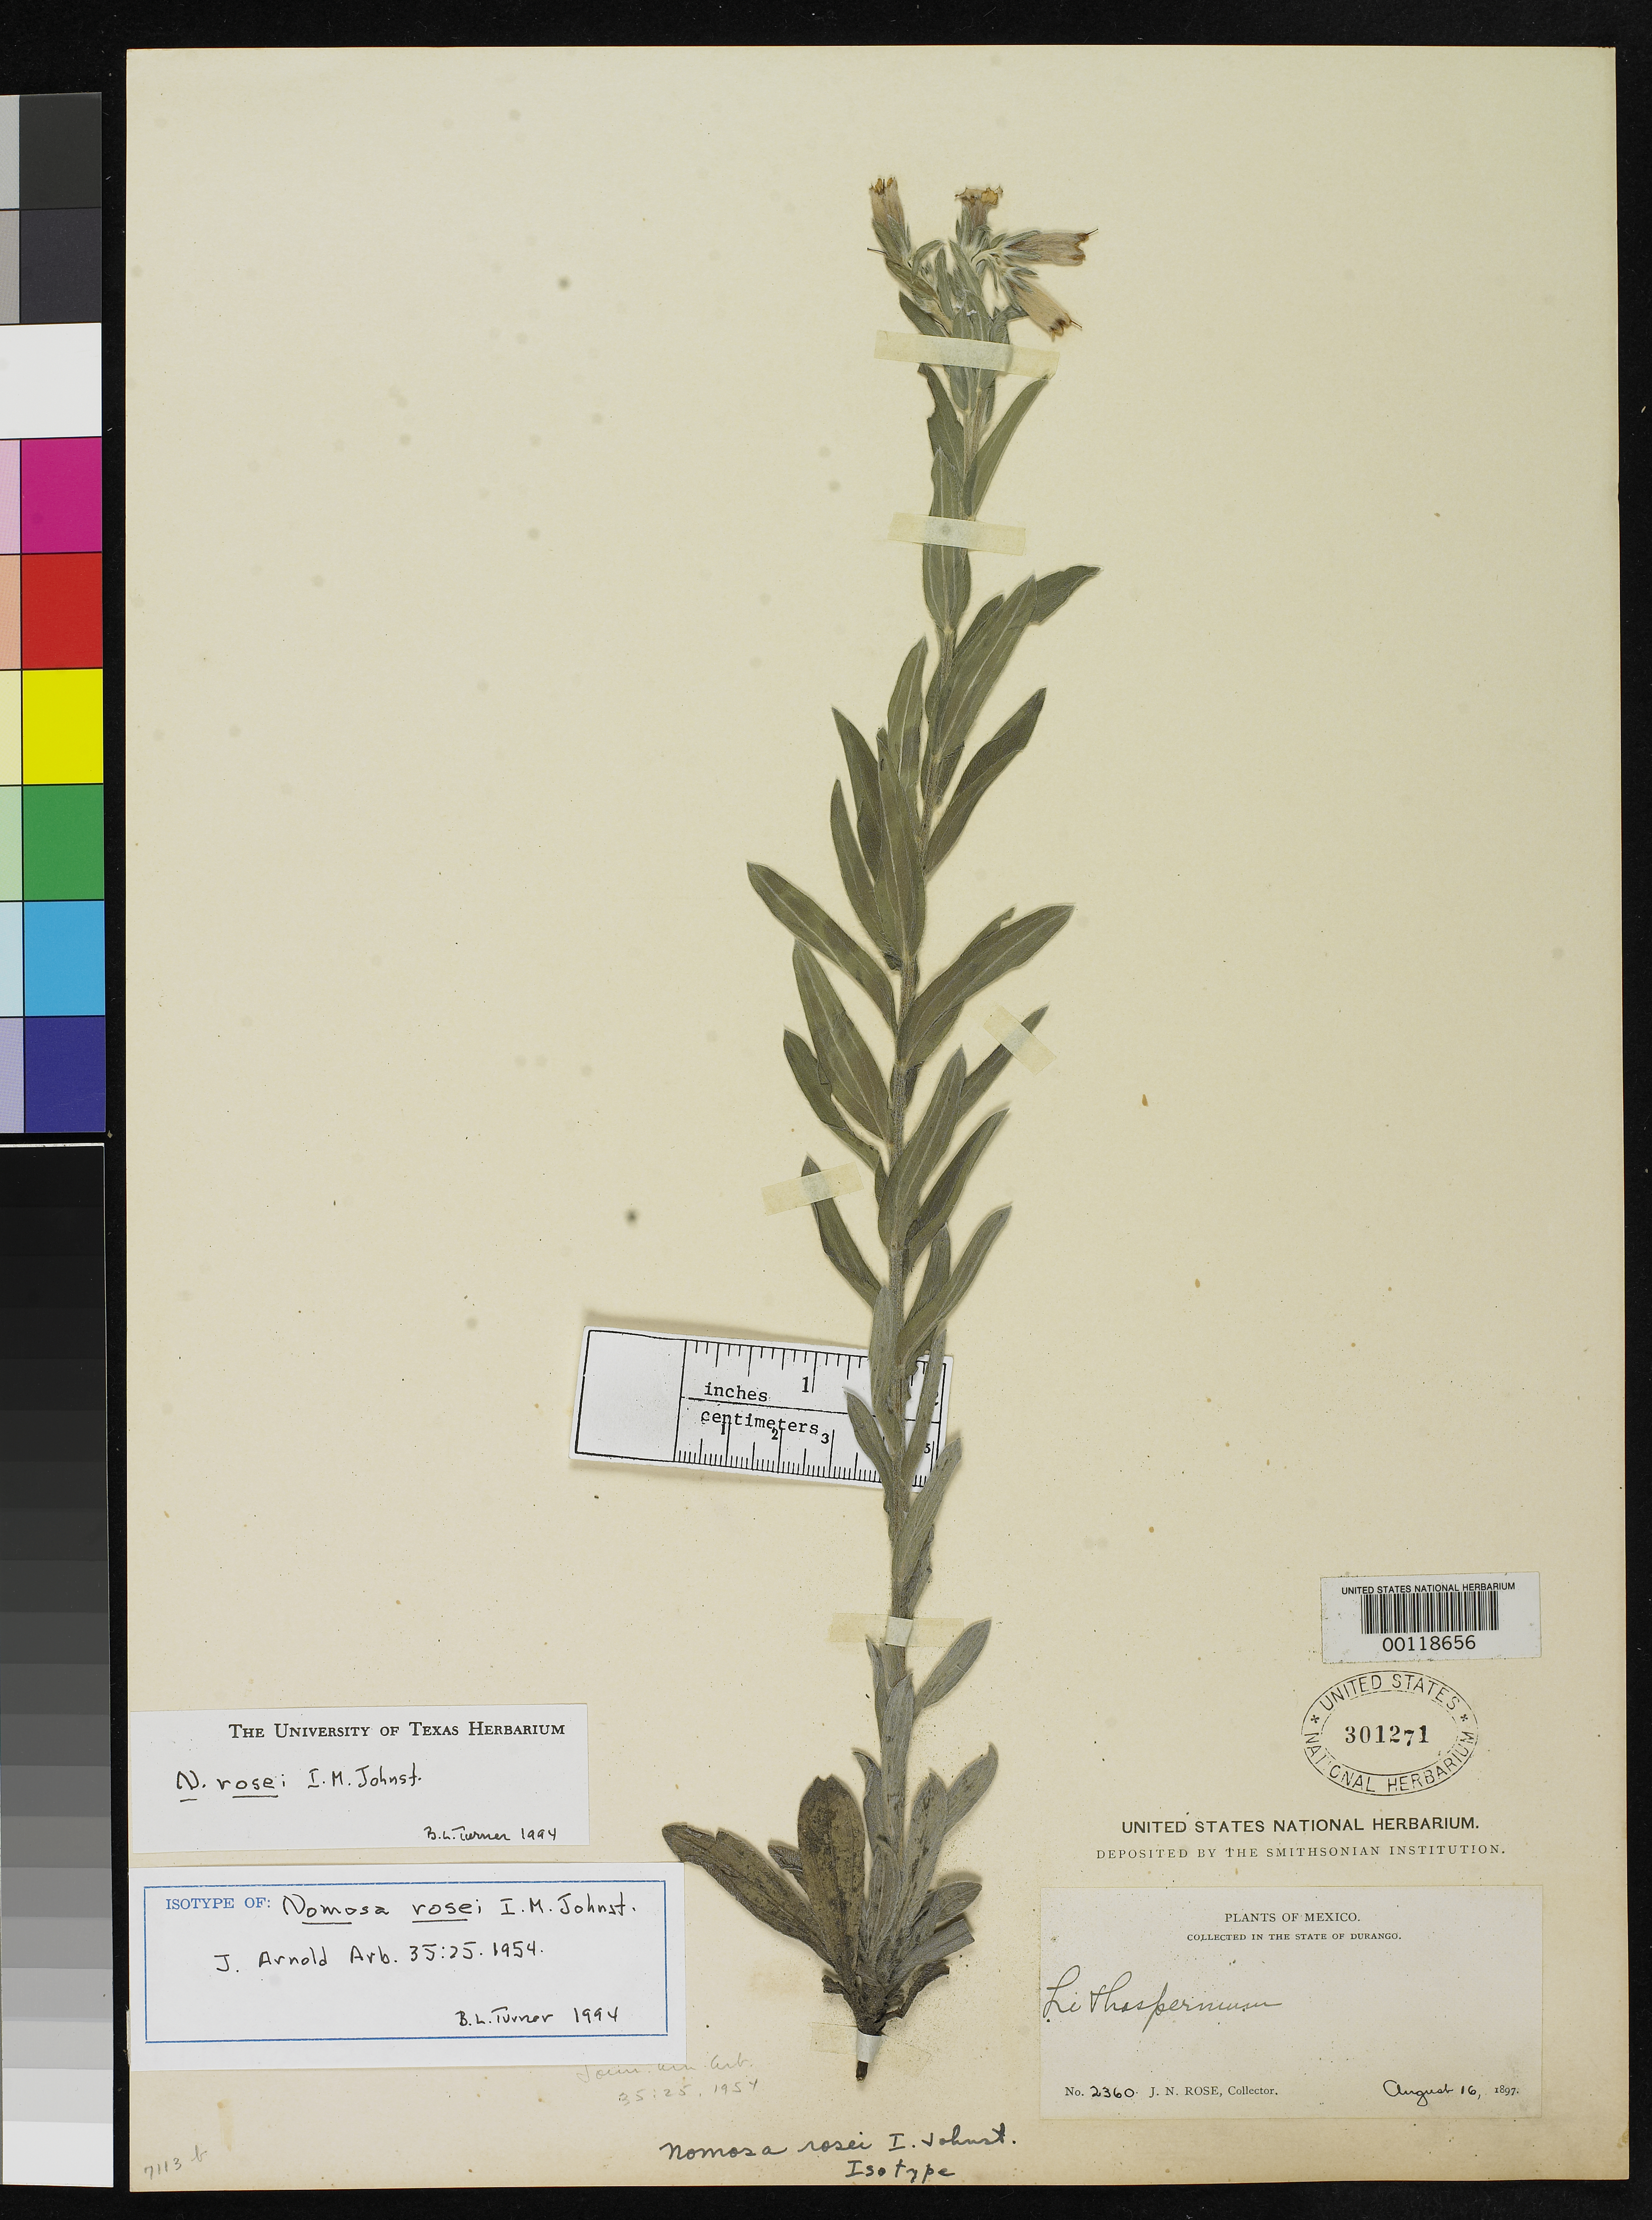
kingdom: Plantae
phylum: Tracheophyta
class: Magnoliopsida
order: Boraginales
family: Boraginaceae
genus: Nomosa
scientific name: Nomosa rosei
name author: I.M. Johnst.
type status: Isotype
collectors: J. N. Rose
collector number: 2360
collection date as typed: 16 Aug 1897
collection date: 1897-08-16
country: Mexico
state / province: Durango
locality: Sierra Madre, near southern border of Durango state.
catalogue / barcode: US 301271